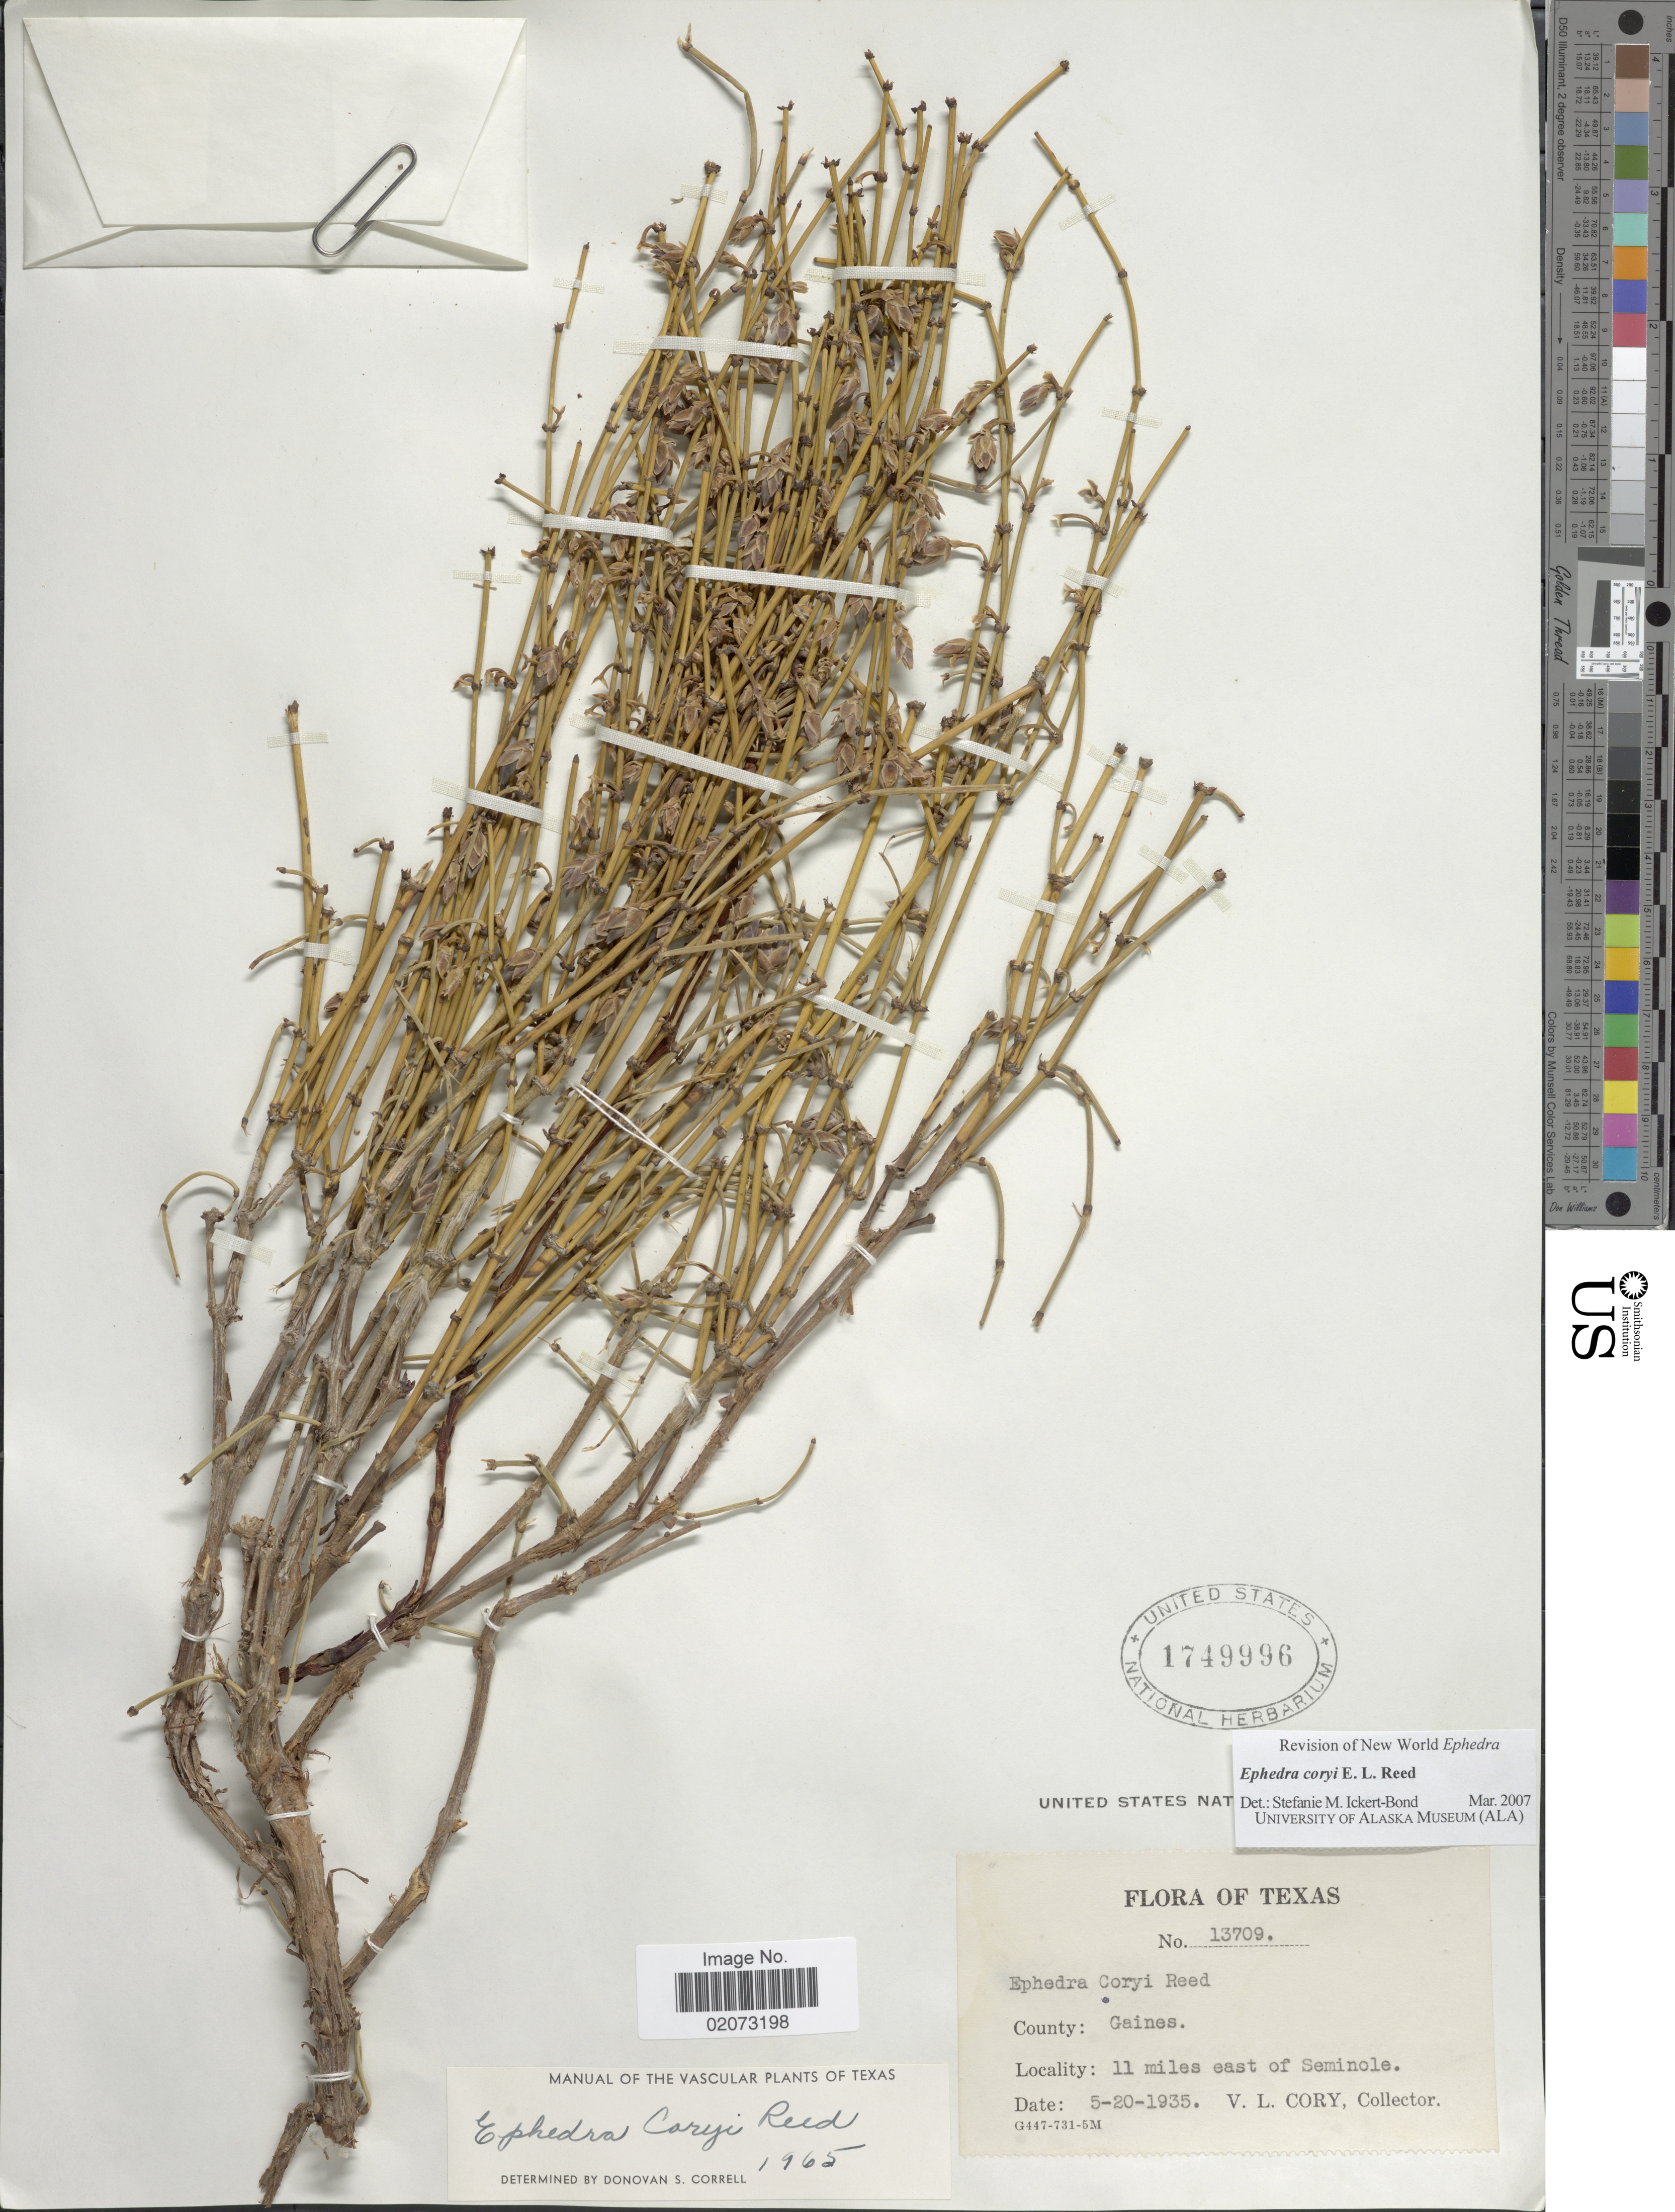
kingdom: Plantae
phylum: Tracheophyta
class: Gnetopsida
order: Ephedrales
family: Ephedraceae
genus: Ephedra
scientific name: Ephedra coryi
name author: E.L. Reed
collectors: V. Cory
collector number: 13709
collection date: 1935-05-20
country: United States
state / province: Texas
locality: County: Gaines. 11 miles east of Seminole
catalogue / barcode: US 1749996